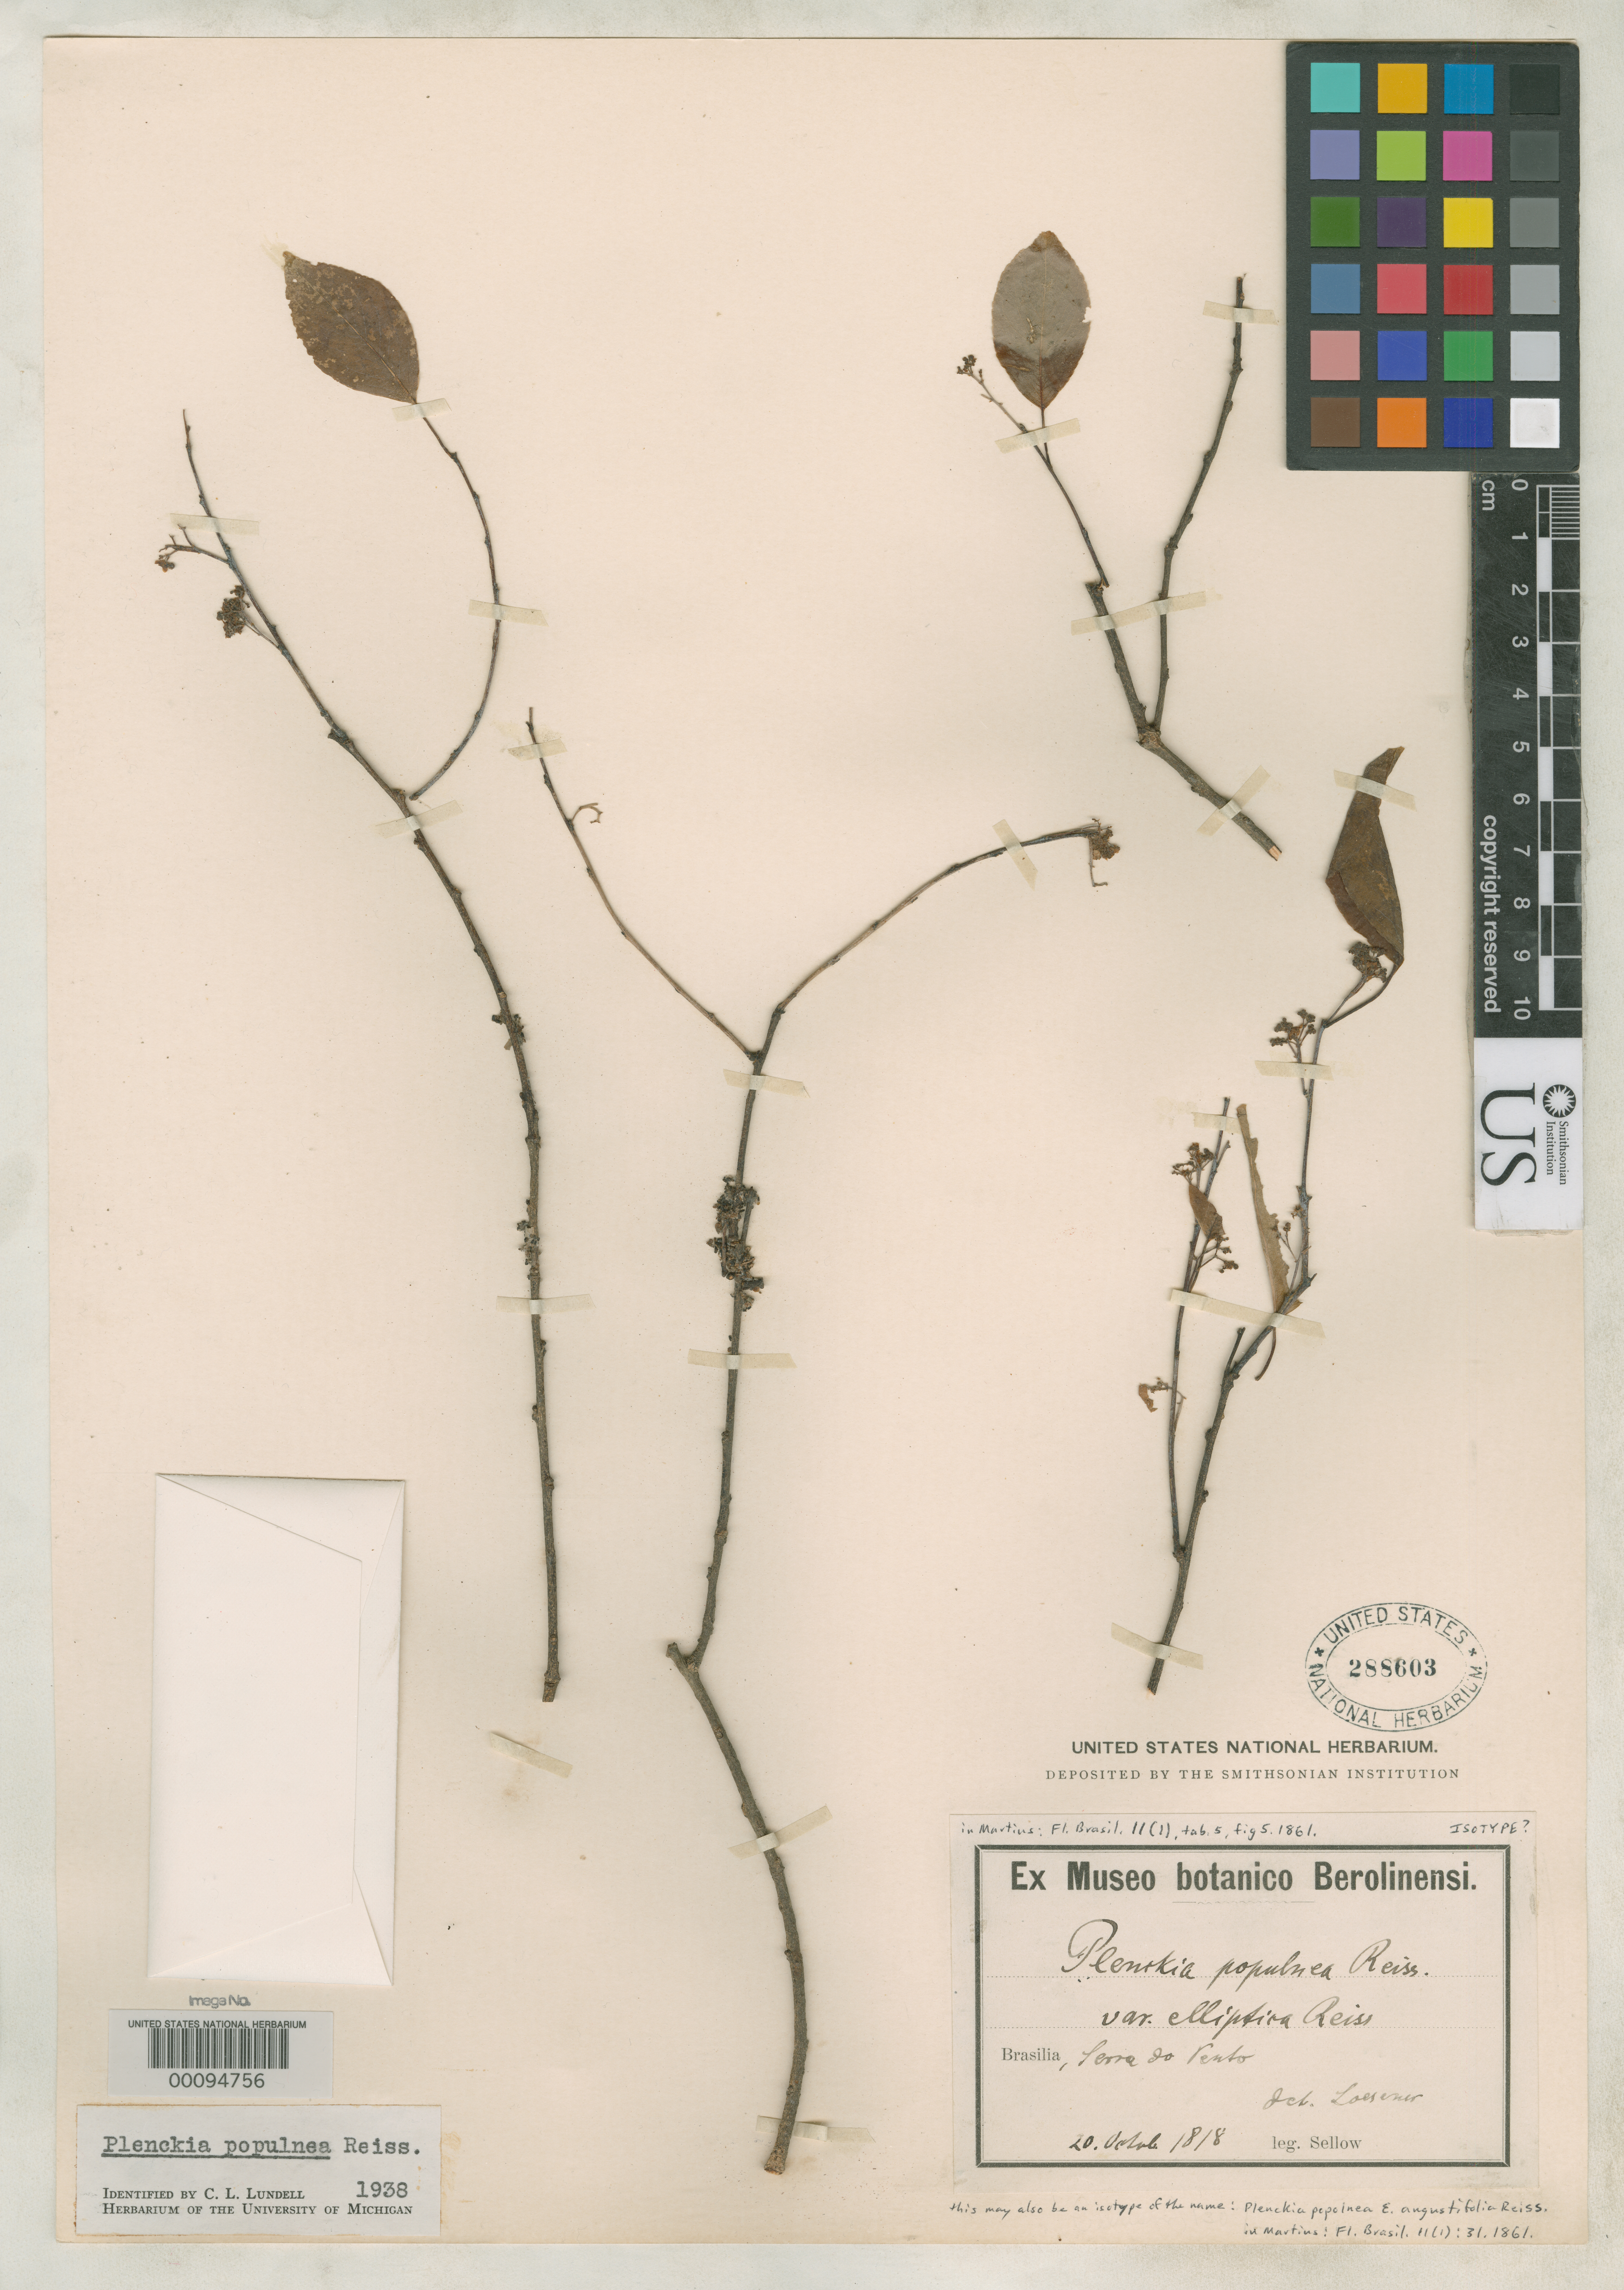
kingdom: Plantae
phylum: Tracheophyta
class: Magnoliopsida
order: Celastrales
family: Celastraceae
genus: Plenckia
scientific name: Plenckia populnea f. angustifolia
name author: Reissek in Mart.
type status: Isosyntype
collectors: F. Sellow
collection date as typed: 20 Oct 1818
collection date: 1818-10-20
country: Brazil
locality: Serra do Vento.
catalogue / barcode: US 288603